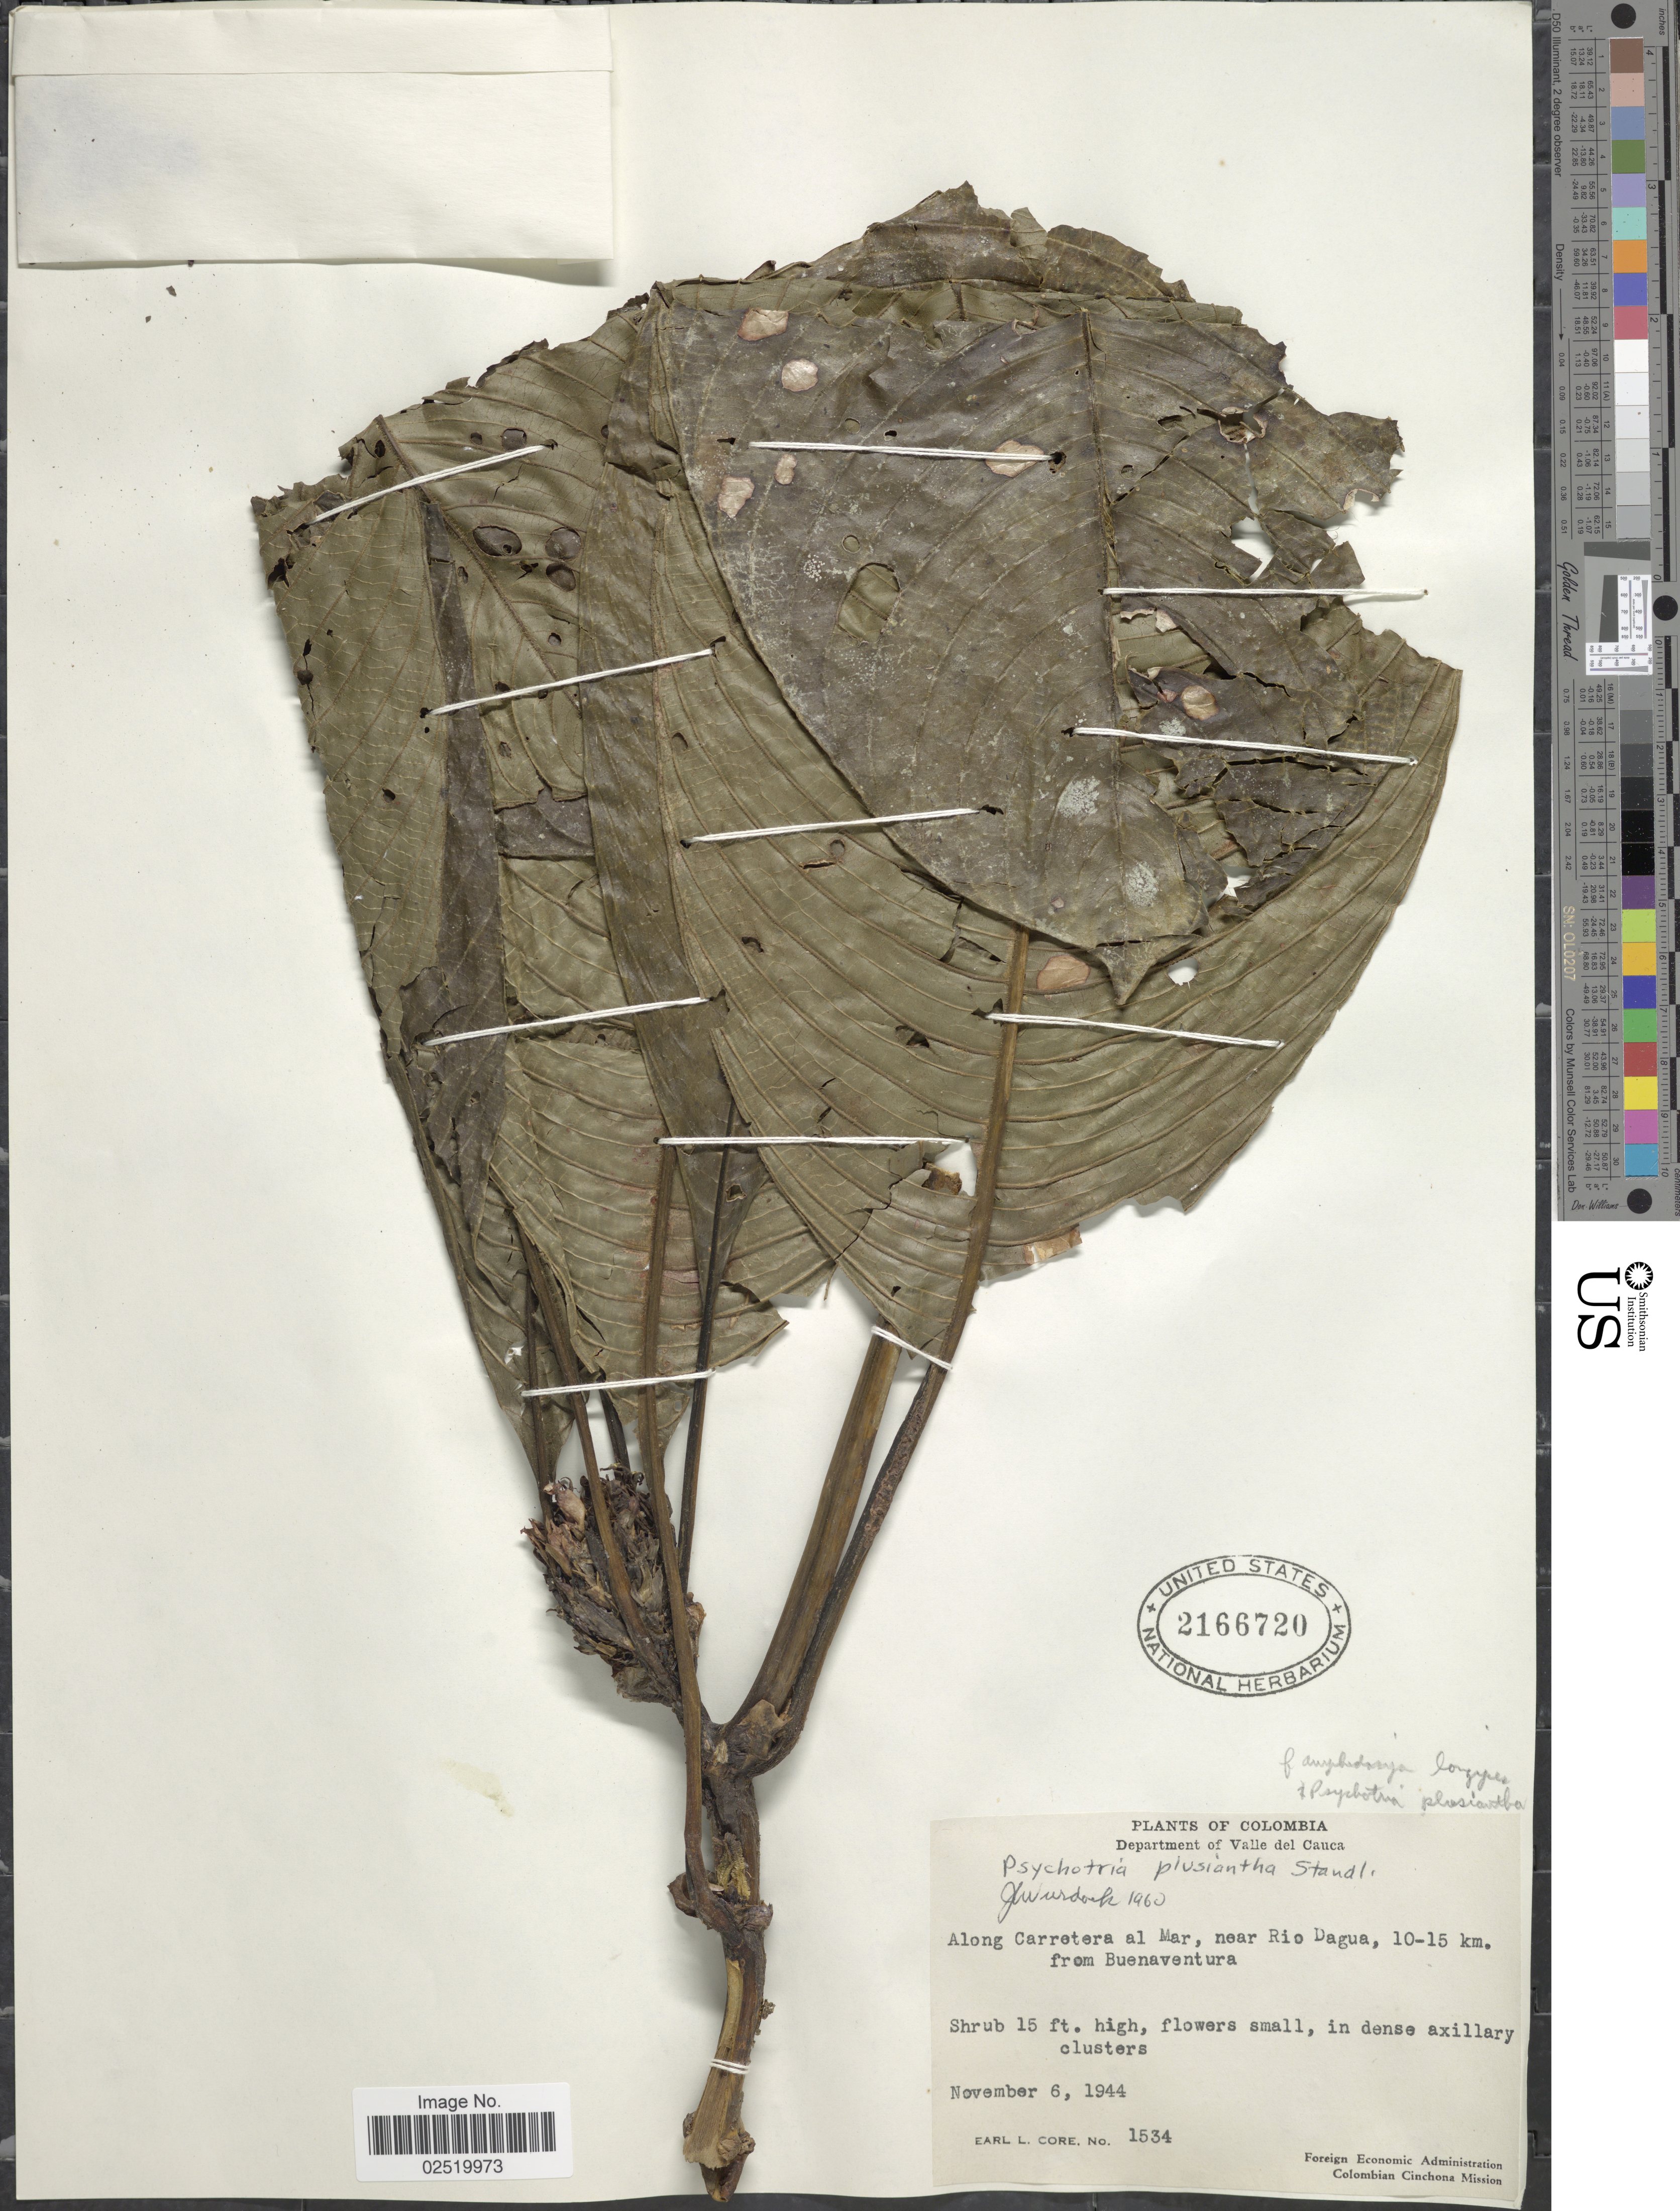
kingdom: Plantae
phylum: Tracheophyta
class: Magnoliopsida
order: Gentianales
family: Rubiaceae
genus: Psychotria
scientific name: Psychotria plusiantha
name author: Standl.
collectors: E. L. Core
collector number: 1534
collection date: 1944-11-06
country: Colombia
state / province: Valle del Cauca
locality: Along Carretera al Mar, near Rio Dagua, 10-15 km. from Buenaventura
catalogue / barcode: US 2166720